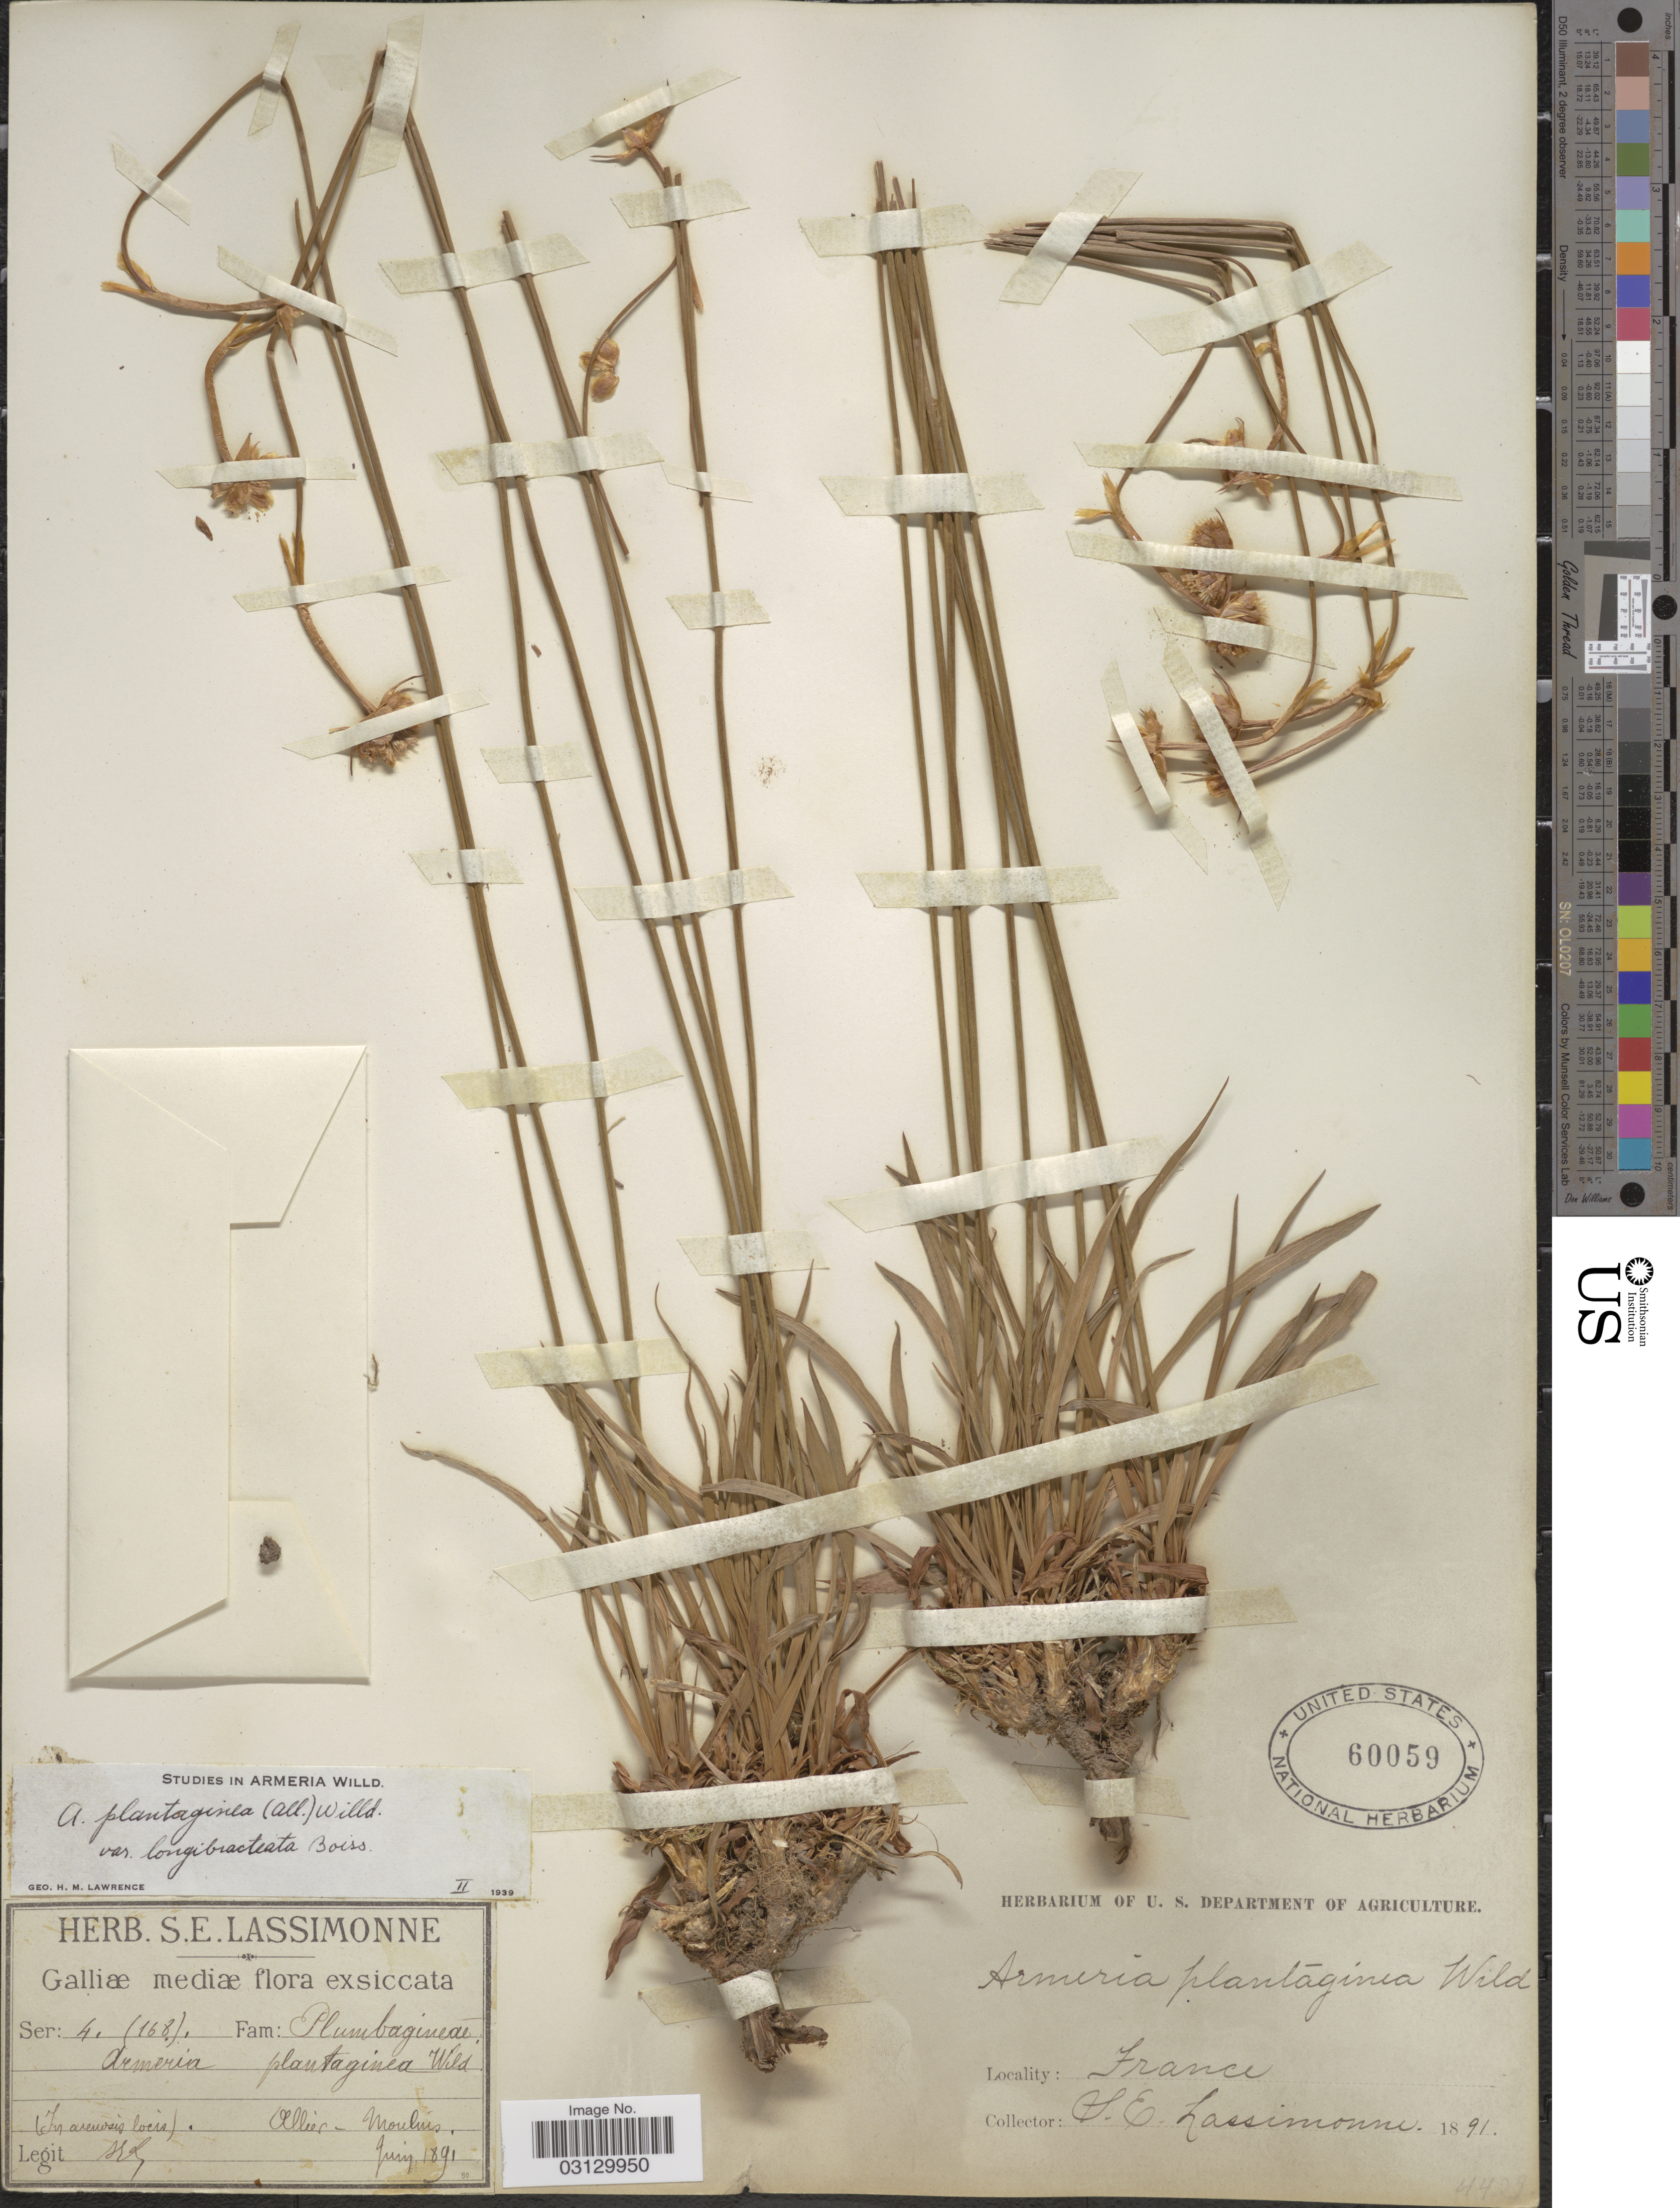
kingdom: Plantae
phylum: Tracheophyta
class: Magnoliopsida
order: Caryophyllales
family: Plumbaginaceae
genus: Armeria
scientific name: Armeria alliacea subsp. alliacea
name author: (Cav.) Hoffmanns. & Link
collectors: S. Lassimonne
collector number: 168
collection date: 1891-06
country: France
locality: Galliæ mediæ. (In arenosis locis), Allier- Moulins.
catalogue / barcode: US 60059